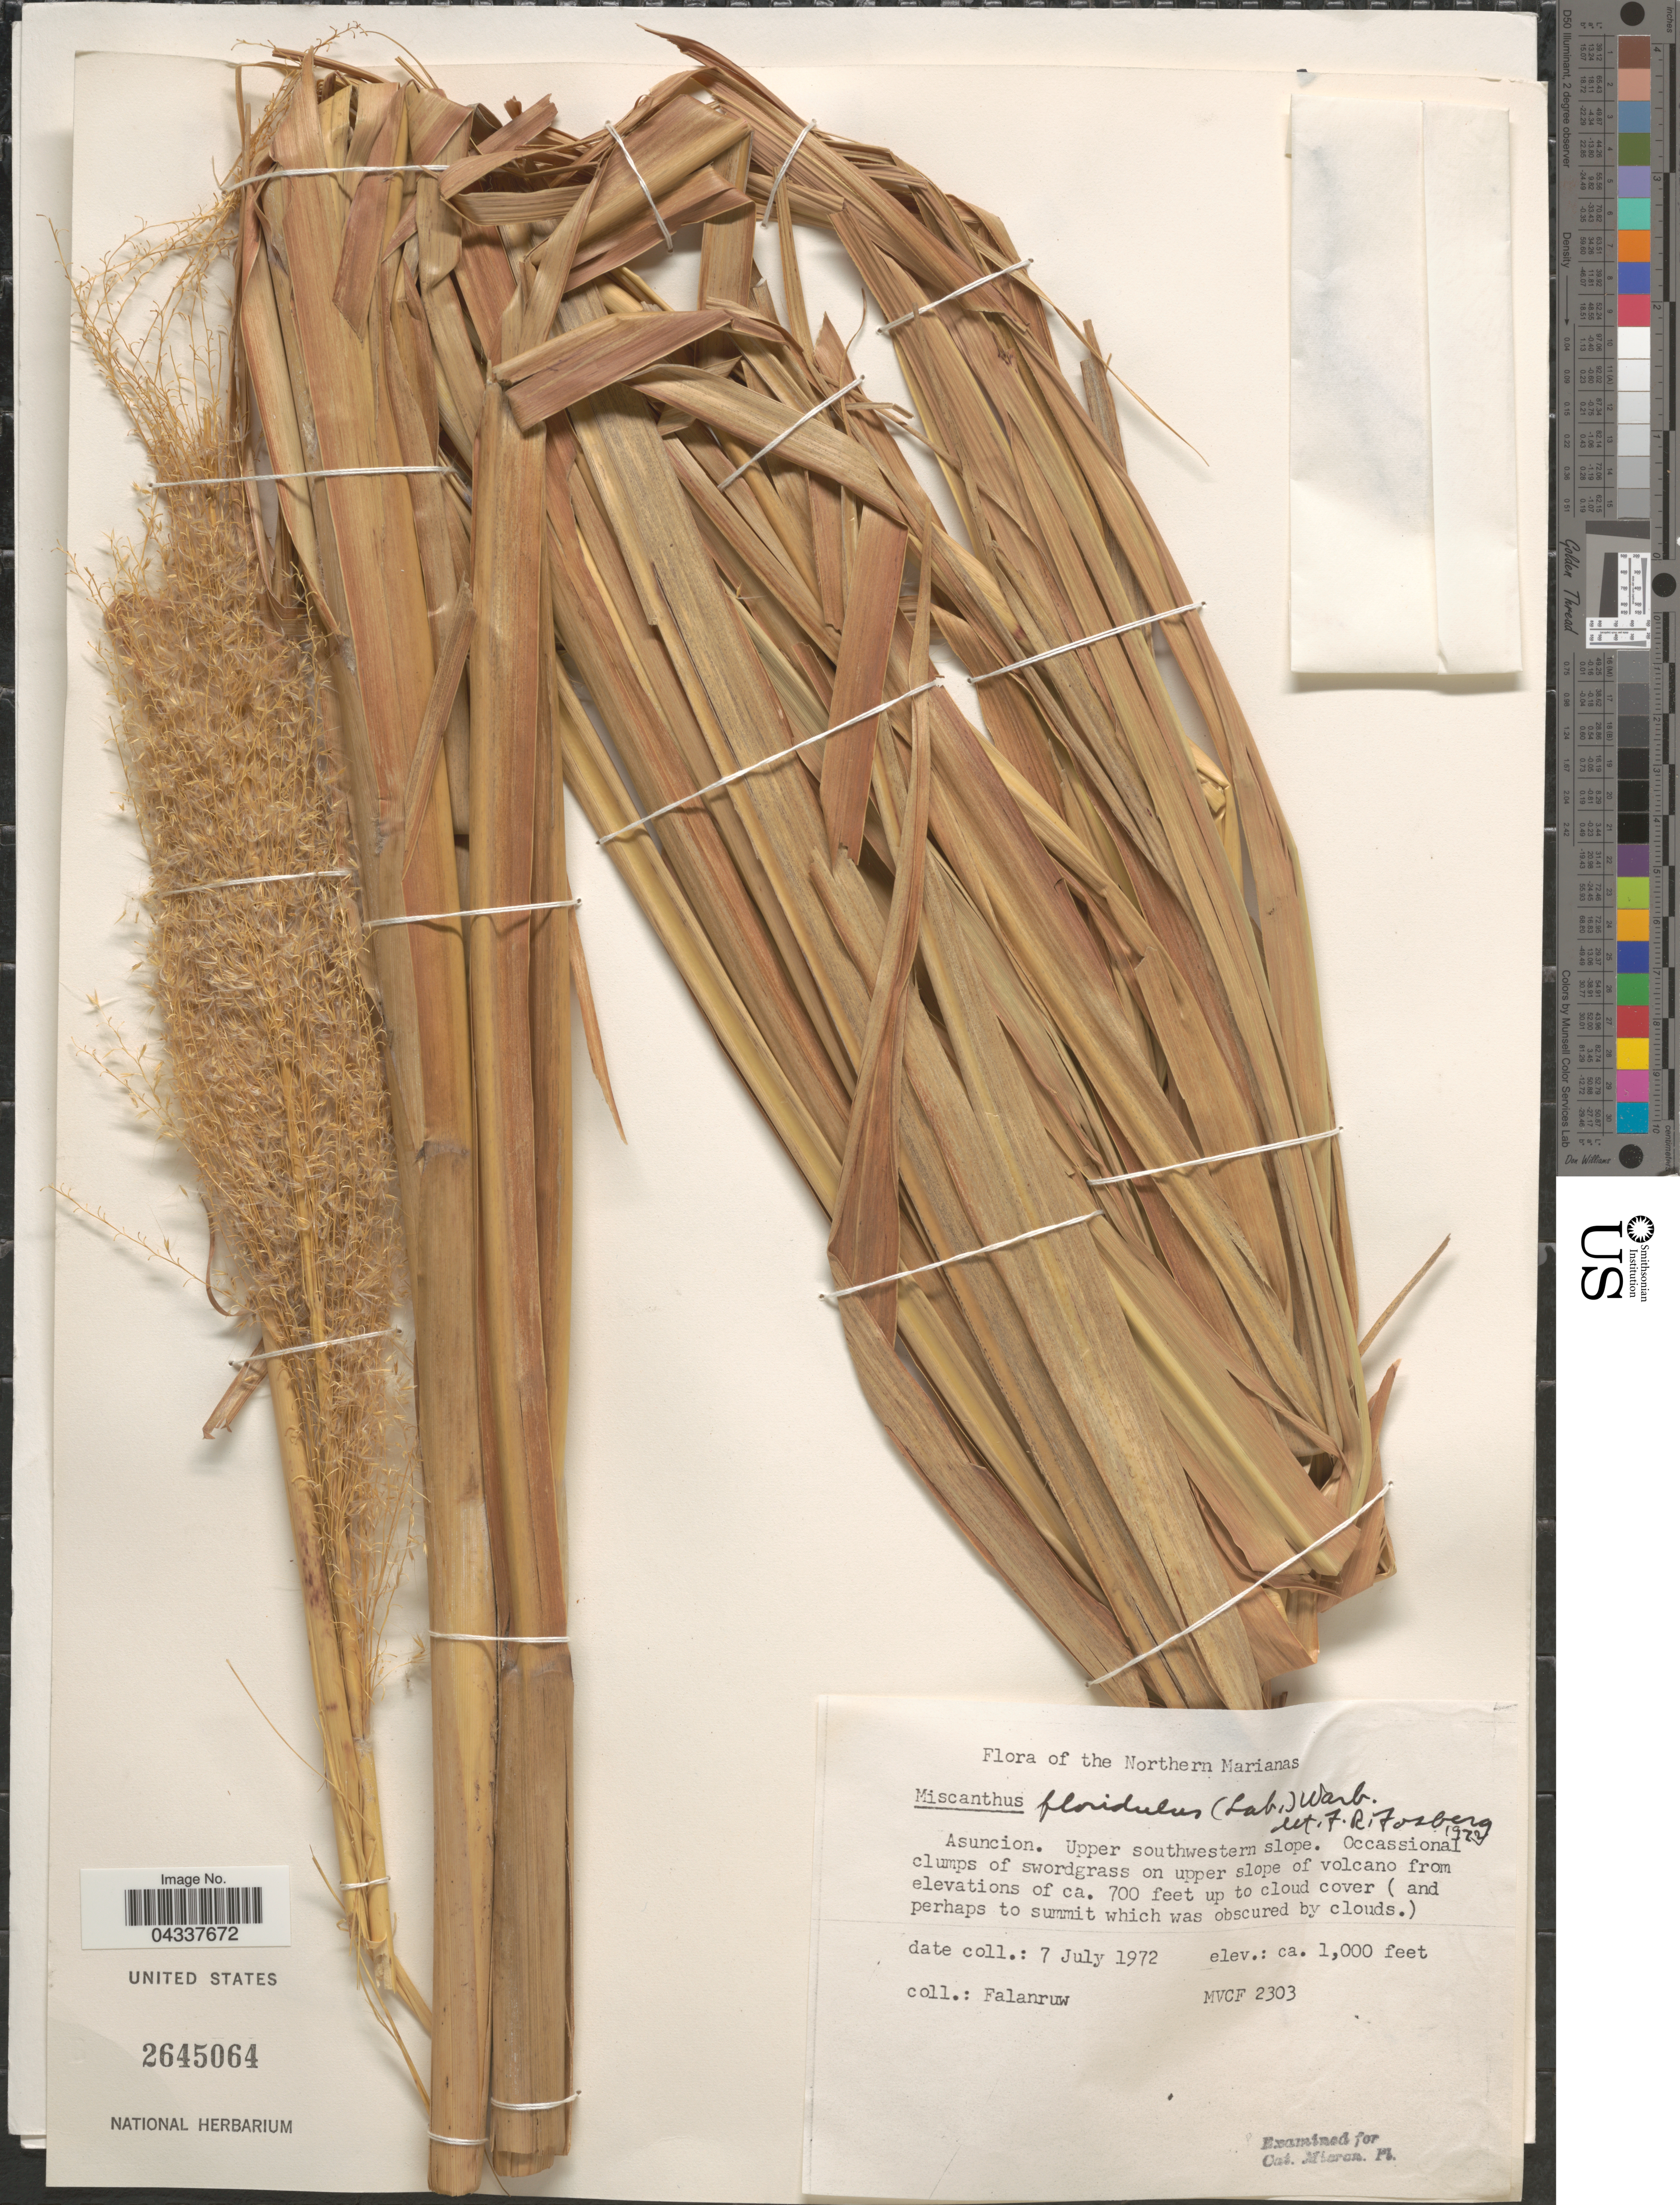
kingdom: Plantae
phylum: Tracheophyta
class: Liliopsida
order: Poales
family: Poaceae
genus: Miscanthus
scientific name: Miscanthus floridulus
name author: (Labill.) Warb.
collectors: Falanruw, --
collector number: MVCF2303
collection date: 1972-07-07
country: Northern Mariana Islands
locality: Asuncion. Upper southwestern slope.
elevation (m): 213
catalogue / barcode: US 2645064